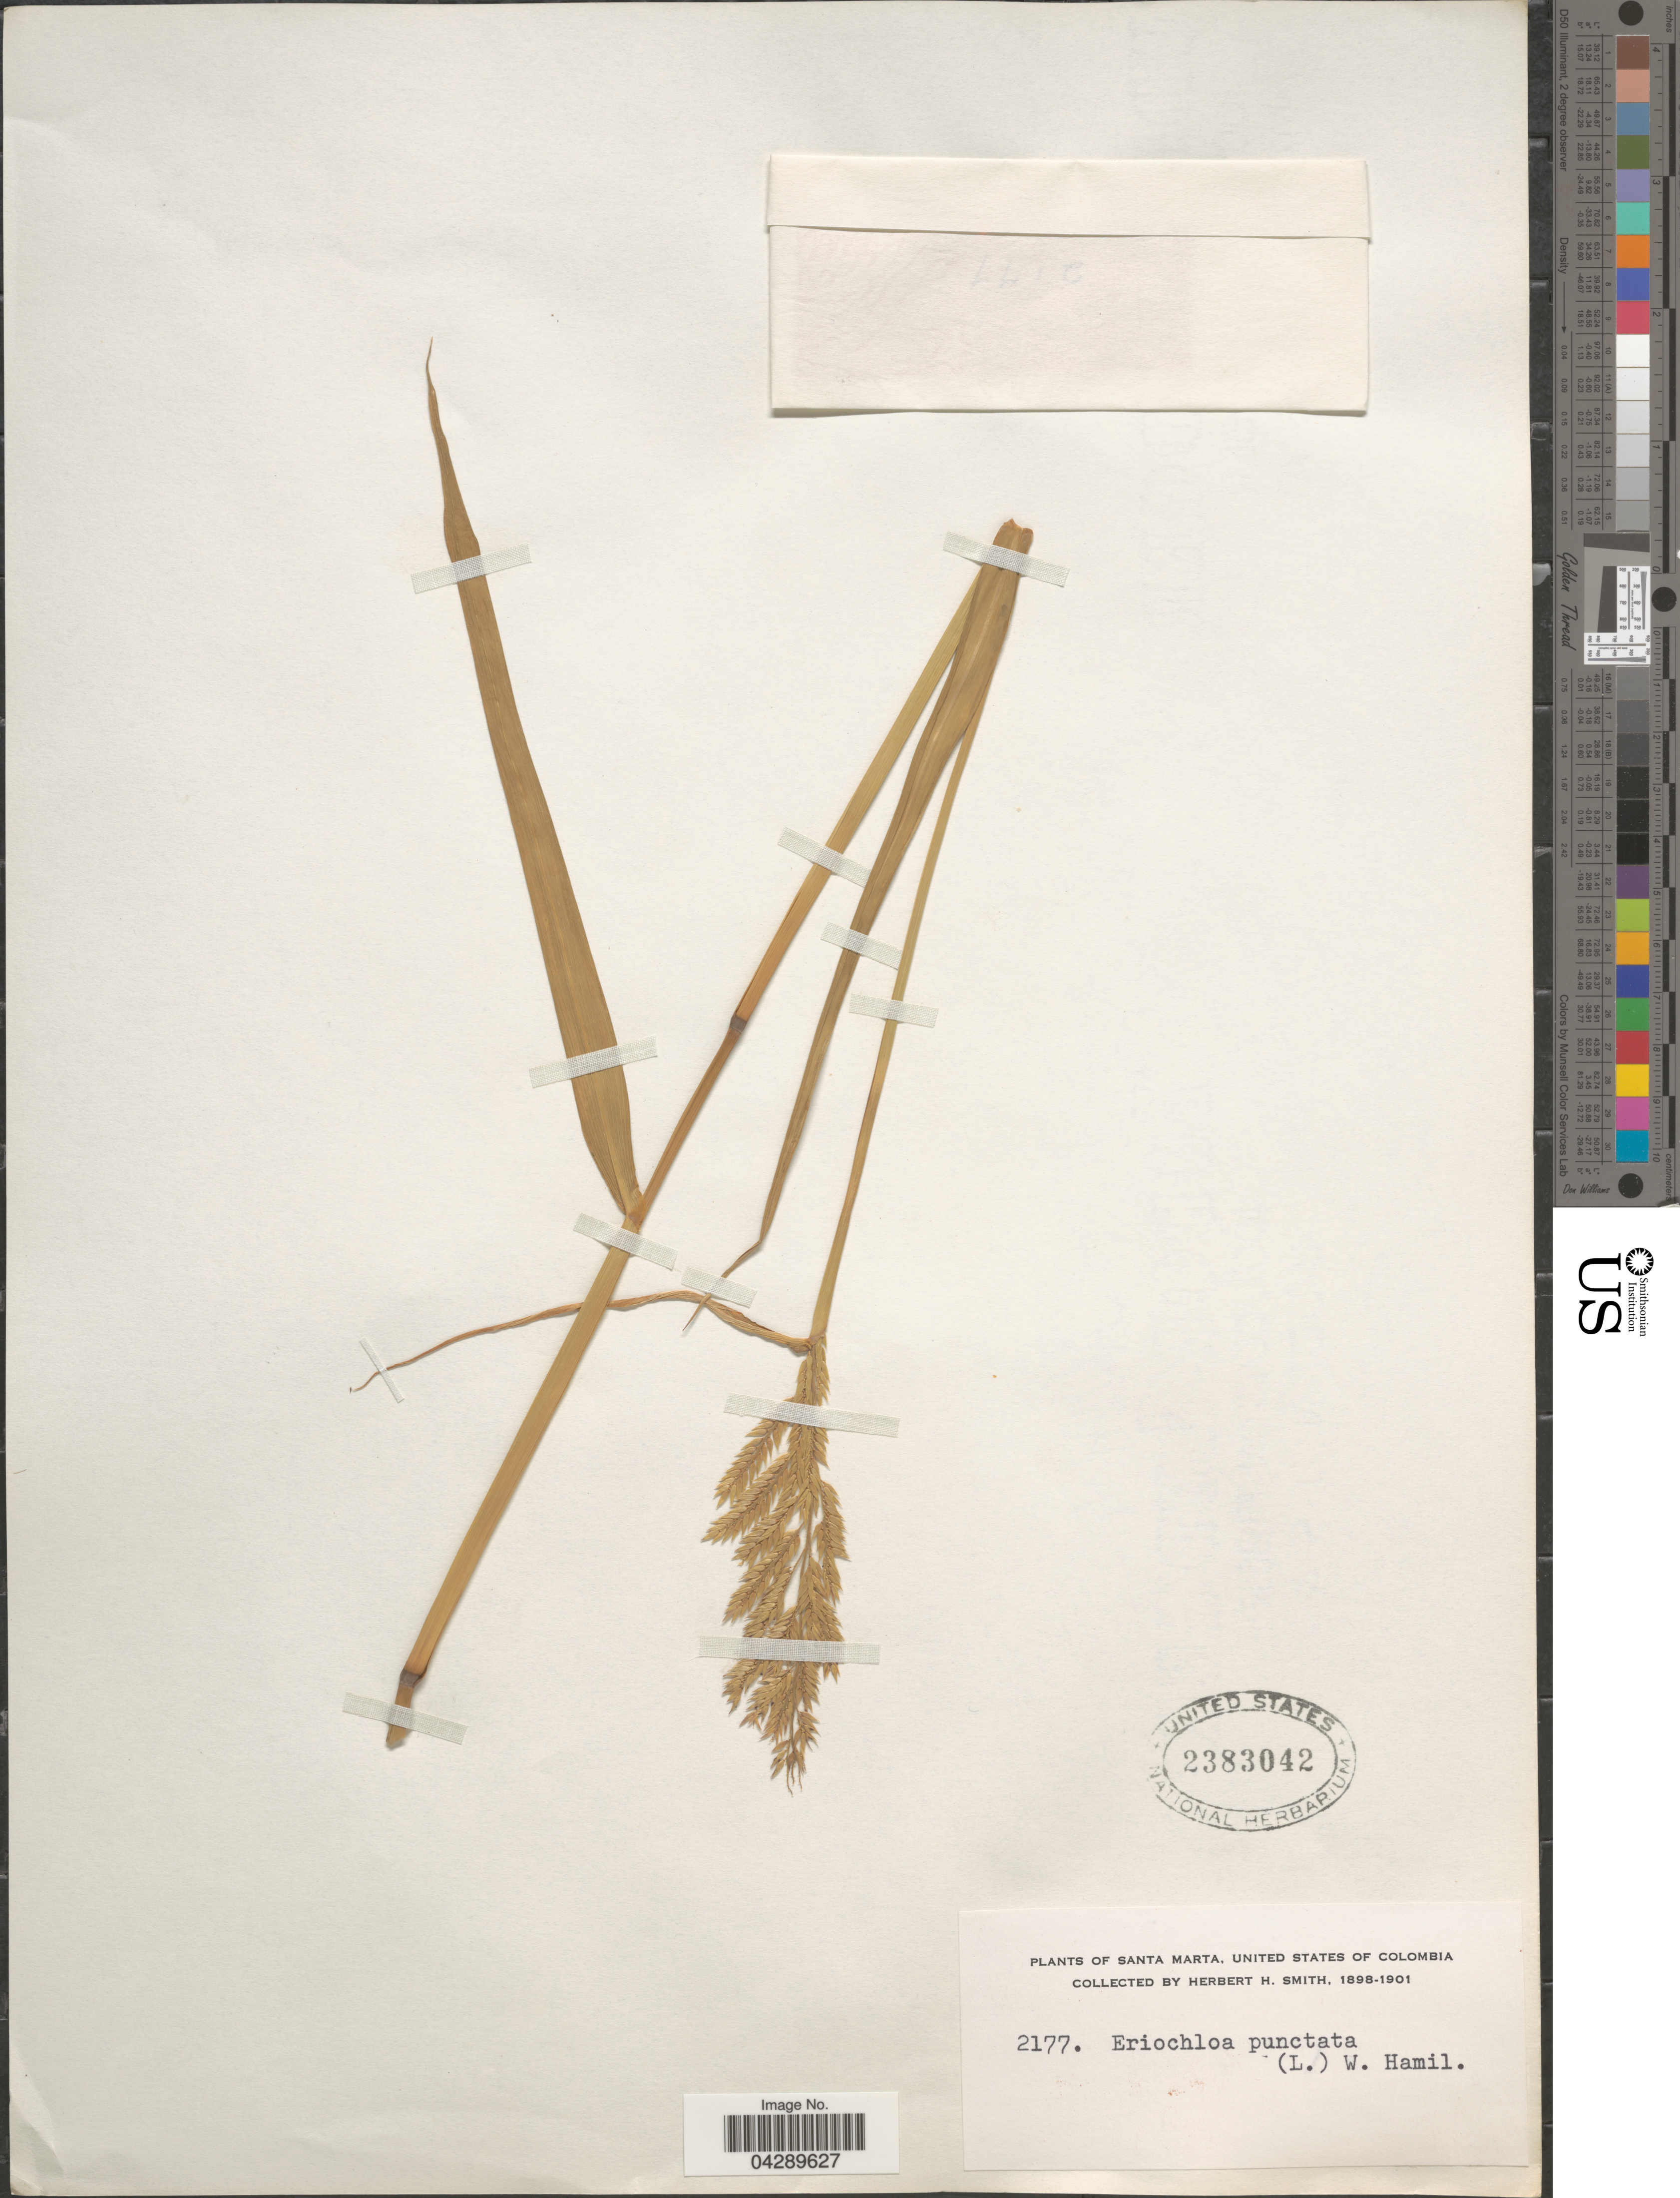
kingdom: Plantae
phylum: Tracheophyta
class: Liliopsida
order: Poales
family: Poaceae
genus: Eriochloa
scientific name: Eriochloa punctata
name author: (L.) Desv. ex Ham.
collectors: Herbert H. Smith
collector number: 2177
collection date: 1898/1901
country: Colombia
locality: Santa Marta, United States of Colombia.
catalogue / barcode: US 2383042